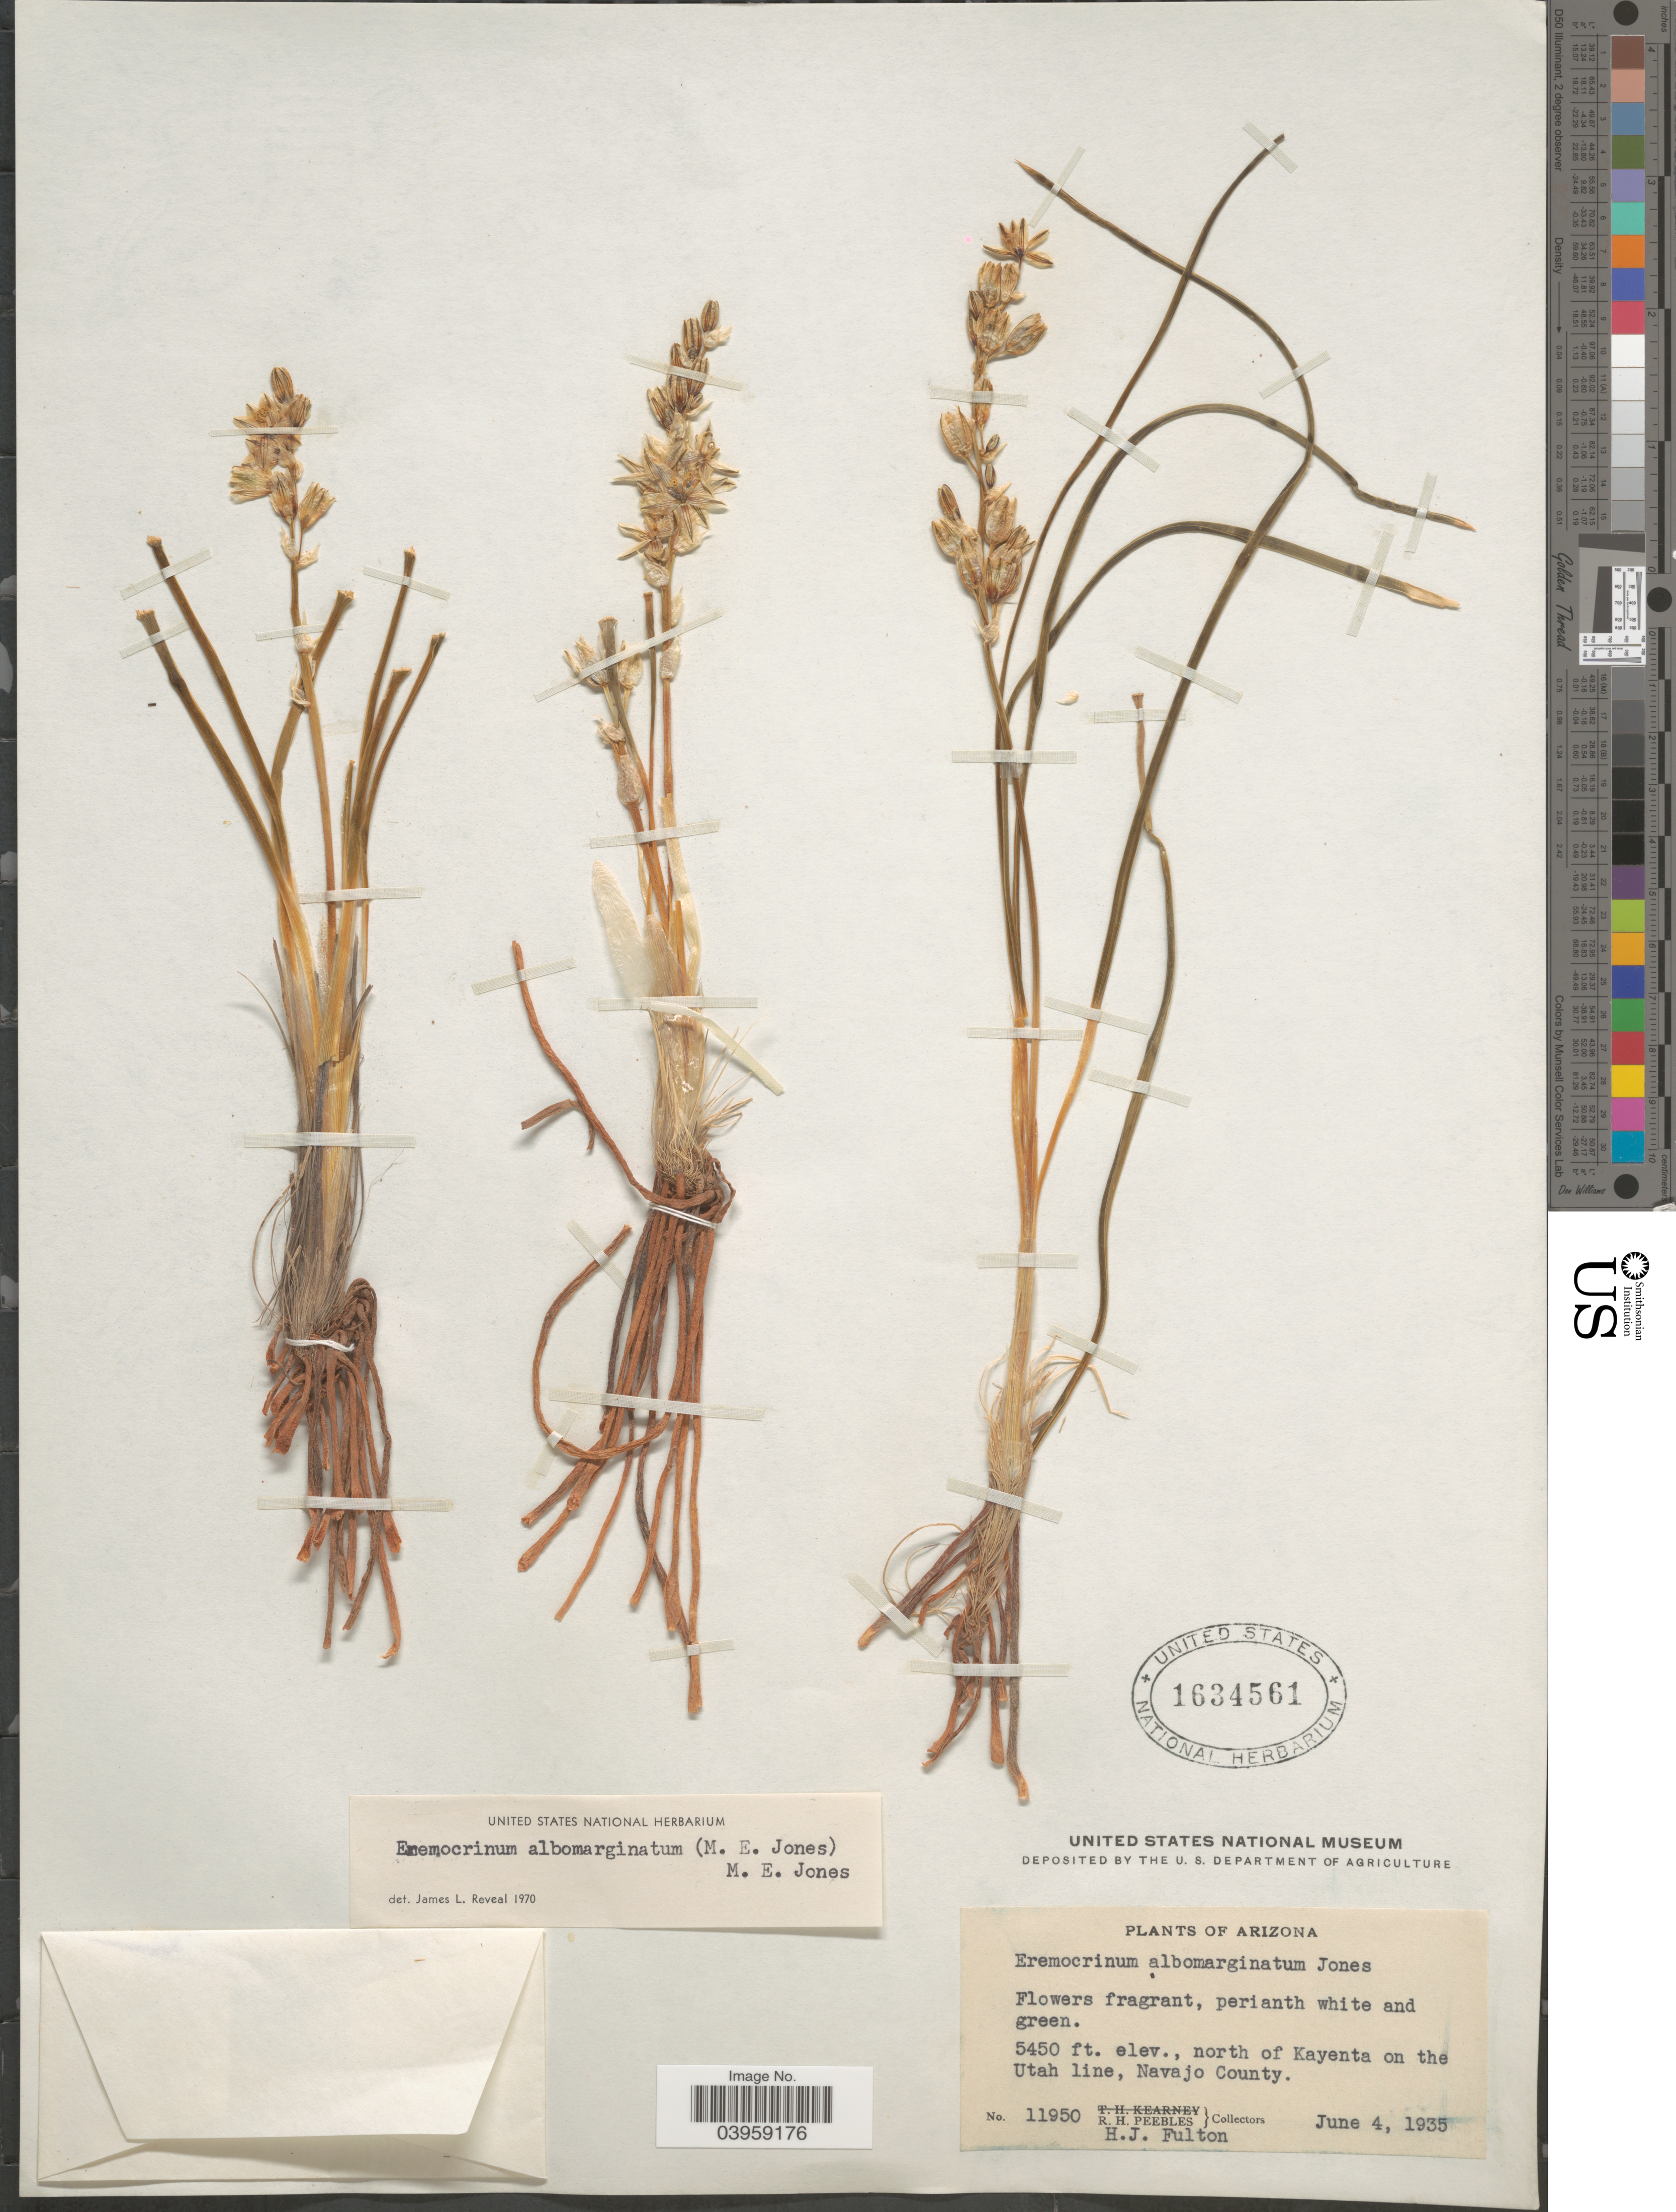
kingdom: Plantae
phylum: Tracheophyta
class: Liliopsida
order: Asparagales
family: Asparagaceae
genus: Eremocrinum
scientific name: Eremocrinum albomarginatum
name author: (M.E. Jones) M.E. Jones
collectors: R. H. Peebles & H. Fulton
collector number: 11950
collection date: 1935-06-04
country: United States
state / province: Arizona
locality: North of Kayenta on the Utah line, Navajo County.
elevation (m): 1661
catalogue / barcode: US 1634561